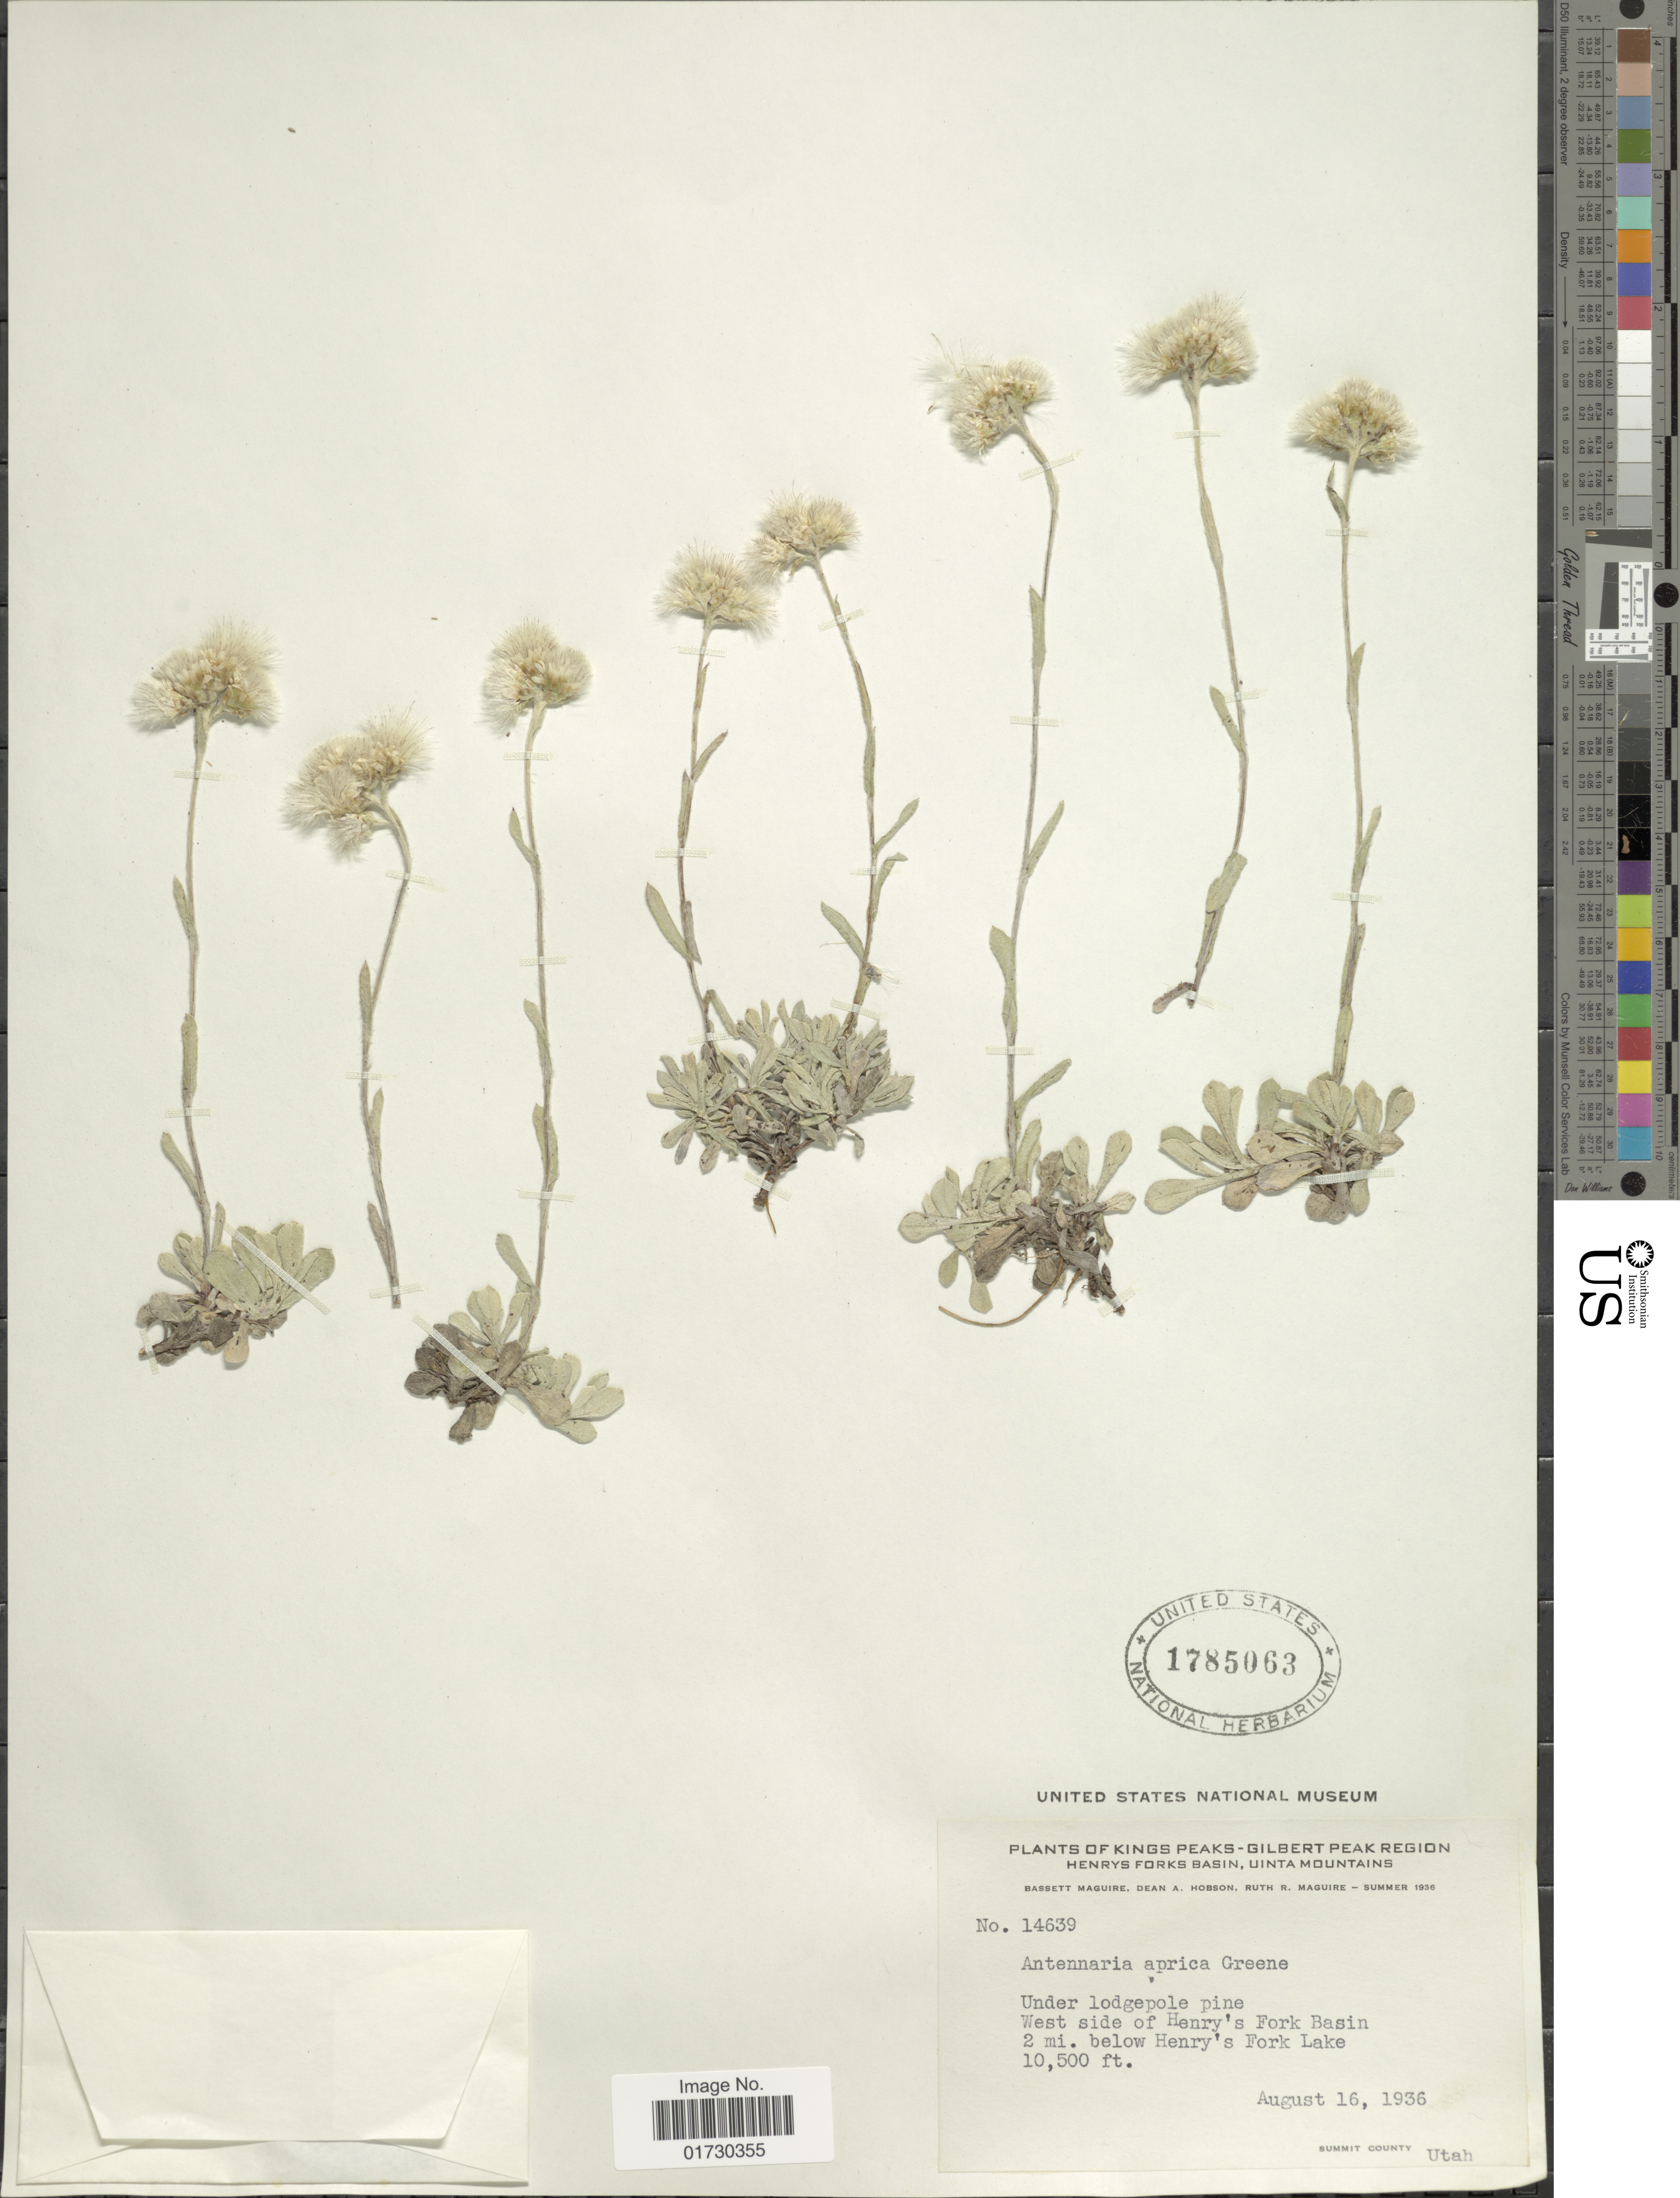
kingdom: Plantae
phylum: Tracheophyta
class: Magnoliopsida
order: Asterales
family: Asteraceae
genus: Antennaria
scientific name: Antennaria aprica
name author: Greene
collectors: B. Maguire, D. Hobson & R. R. Maguire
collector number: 14639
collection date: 1936-08-16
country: United States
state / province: Idaho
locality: Kings Peak, Gilbert Peak Region Henrys Forks Basin, Uinta Mountains, Under lodgepole pine, West side of Henry's Fork Basin 2 mi. below Henry' s Fork Lake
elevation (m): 3200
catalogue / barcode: US 1785063